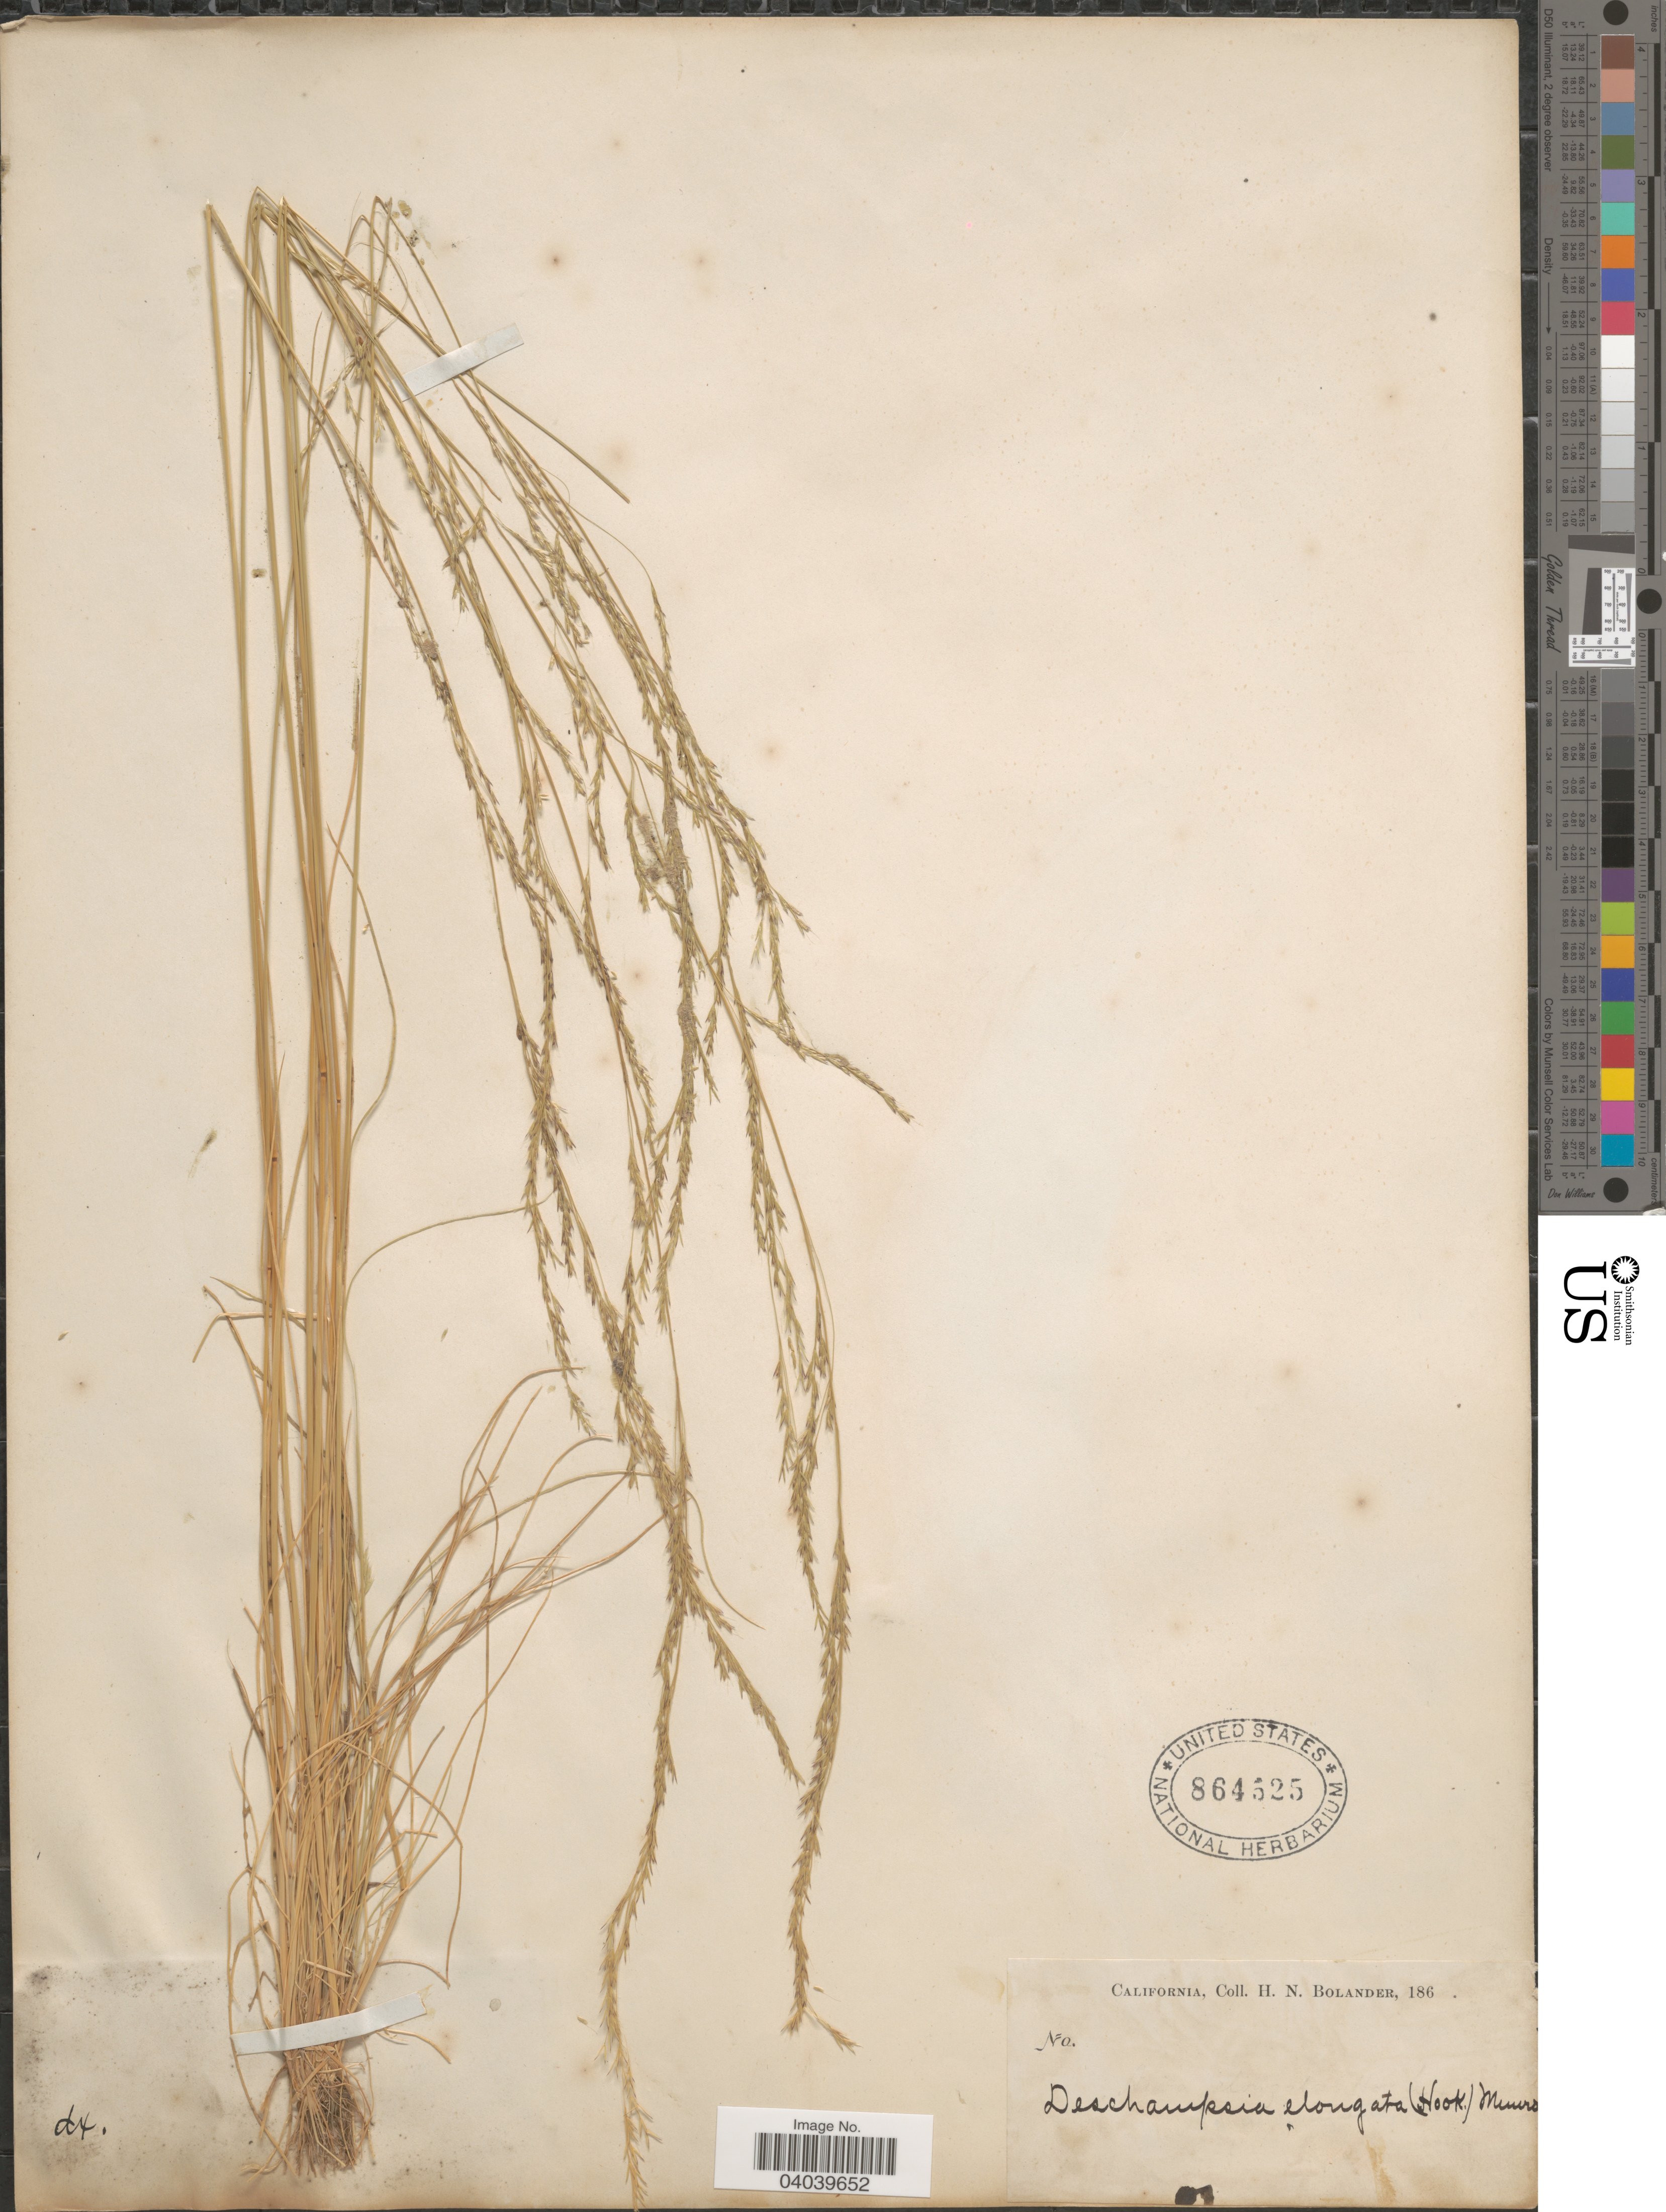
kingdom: Plantae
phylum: Tracheophyta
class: Liliopsida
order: Poales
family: Poaceae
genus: Deschampsia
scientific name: Deschampsia elongata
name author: (Hook.) Munro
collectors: H. Bolander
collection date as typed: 186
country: United States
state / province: California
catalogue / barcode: US 864525